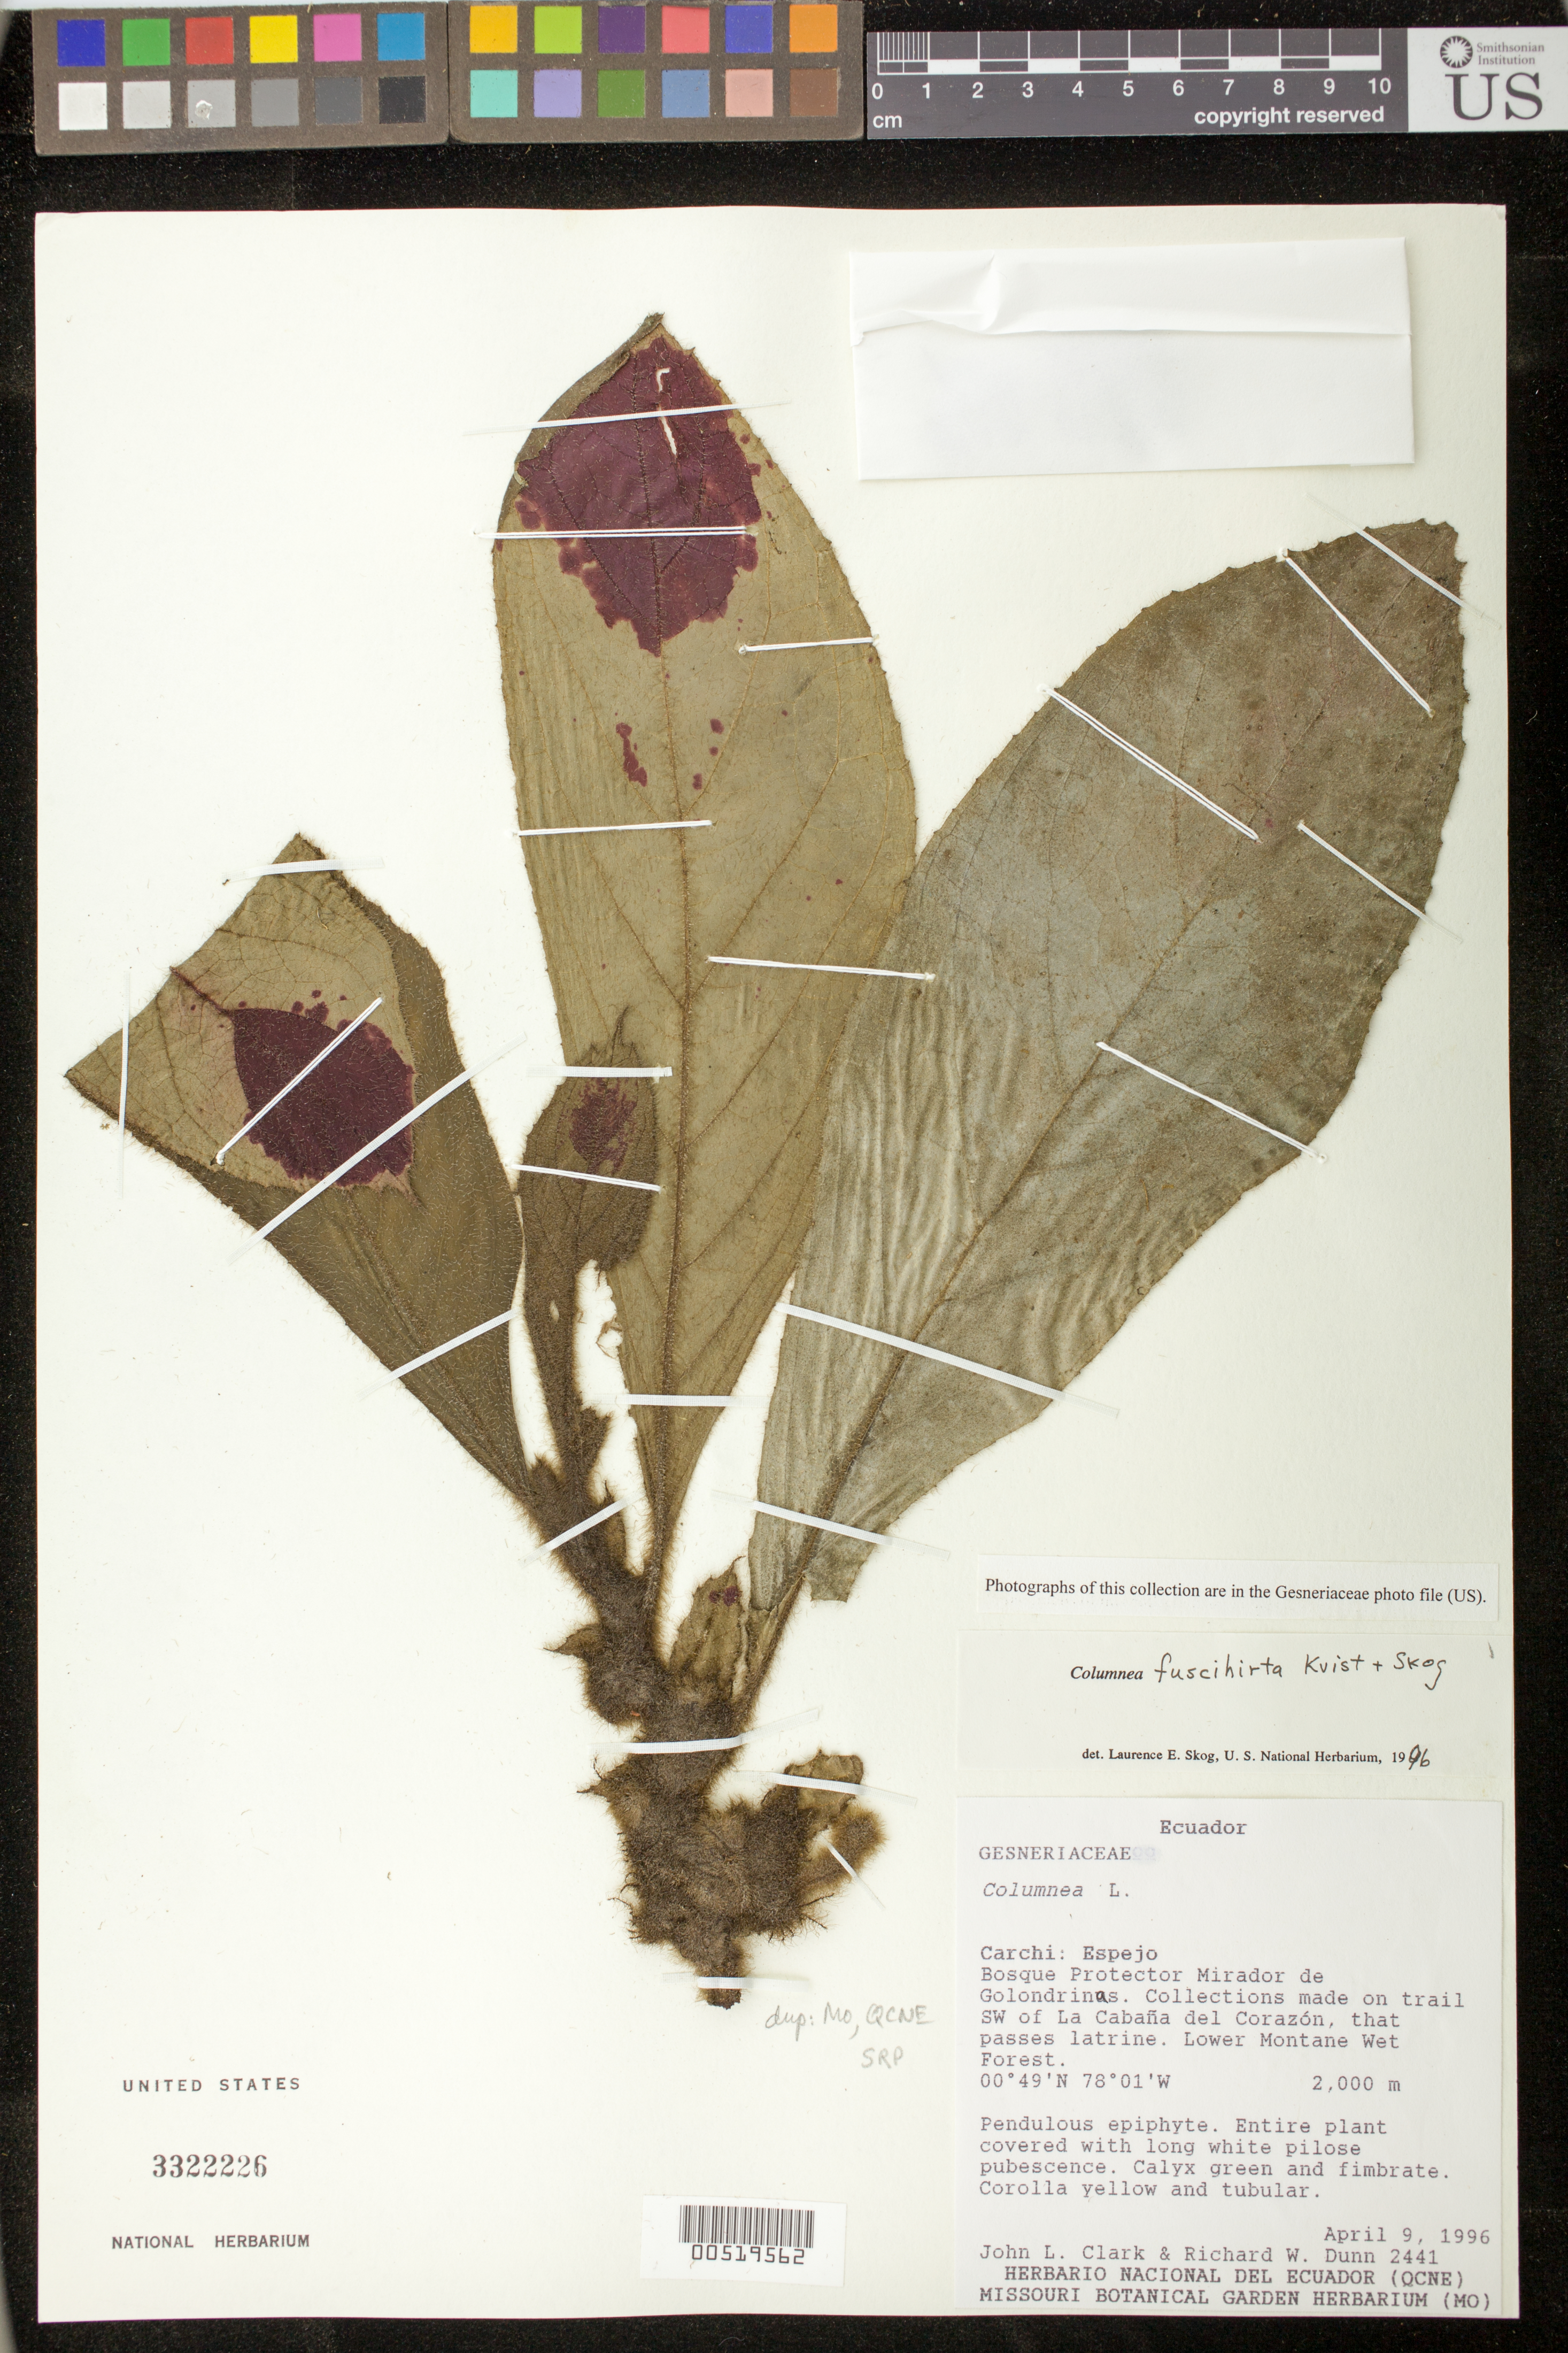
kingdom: Plantae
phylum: Tracheophyta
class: Magnoliopsida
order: Lamiales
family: Gesneriaceae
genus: Columnea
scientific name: Columnea fuscihirta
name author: L.P. Kvist & L.E. Skog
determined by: Skog, Laurence E.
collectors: J. L. Clark & R. Dunn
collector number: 2441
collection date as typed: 09 Apr 1996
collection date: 1996-04-09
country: Ecuador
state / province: Carchi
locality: Espejo; Bosque Protector Mirador de Golondrinas; trail SW of La Cabaña del Corazón, that passes latrine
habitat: Lower montane wet forest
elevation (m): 2000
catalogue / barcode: US 3322226